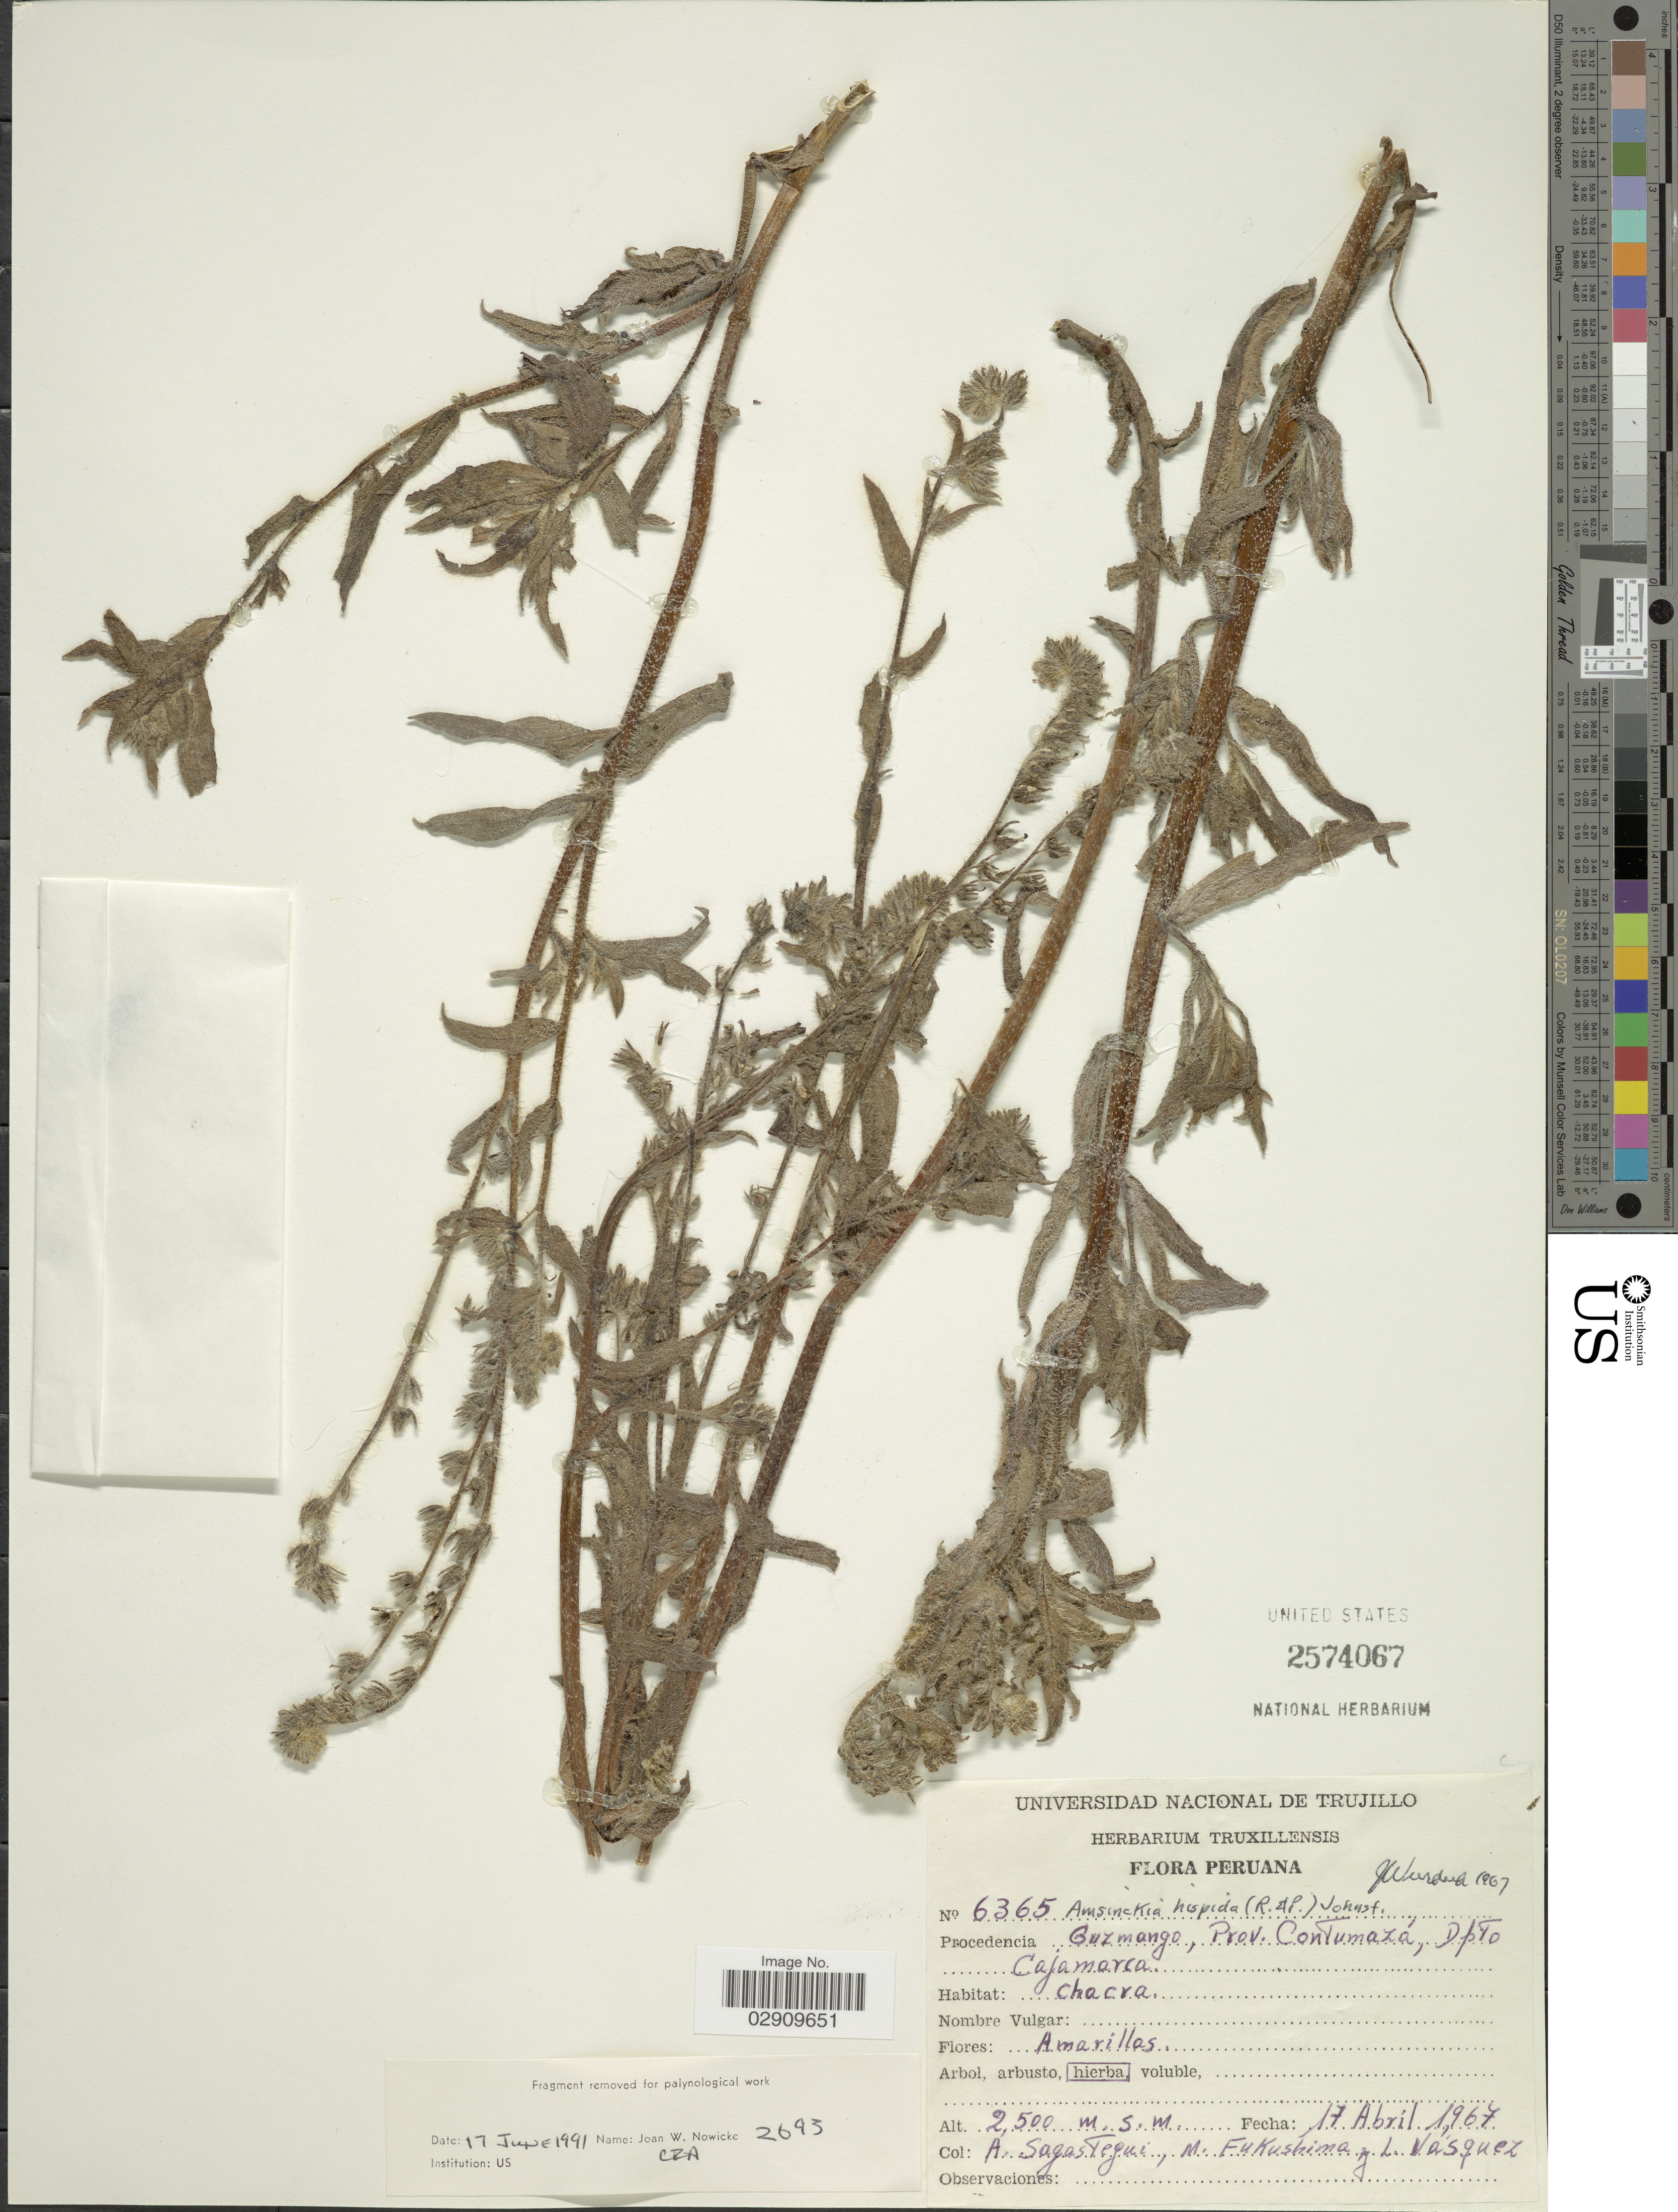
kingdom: Plantae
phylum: Tracheophyta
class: Magnoliopsida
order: Boraginales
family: Boraginaceae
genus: Amsinckia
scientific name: Amsinckia calycina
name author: (Moris) Chater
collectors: A. Sagastegui, M. Fukushima & L. Vasquez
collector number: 6365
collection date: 1967-04-17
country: Peru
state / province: Cajamarca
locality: Procedencia Guzmango, Prov. Contumazá, Dpto. Cajamarca.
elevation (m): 2500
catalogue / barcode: US 2574067